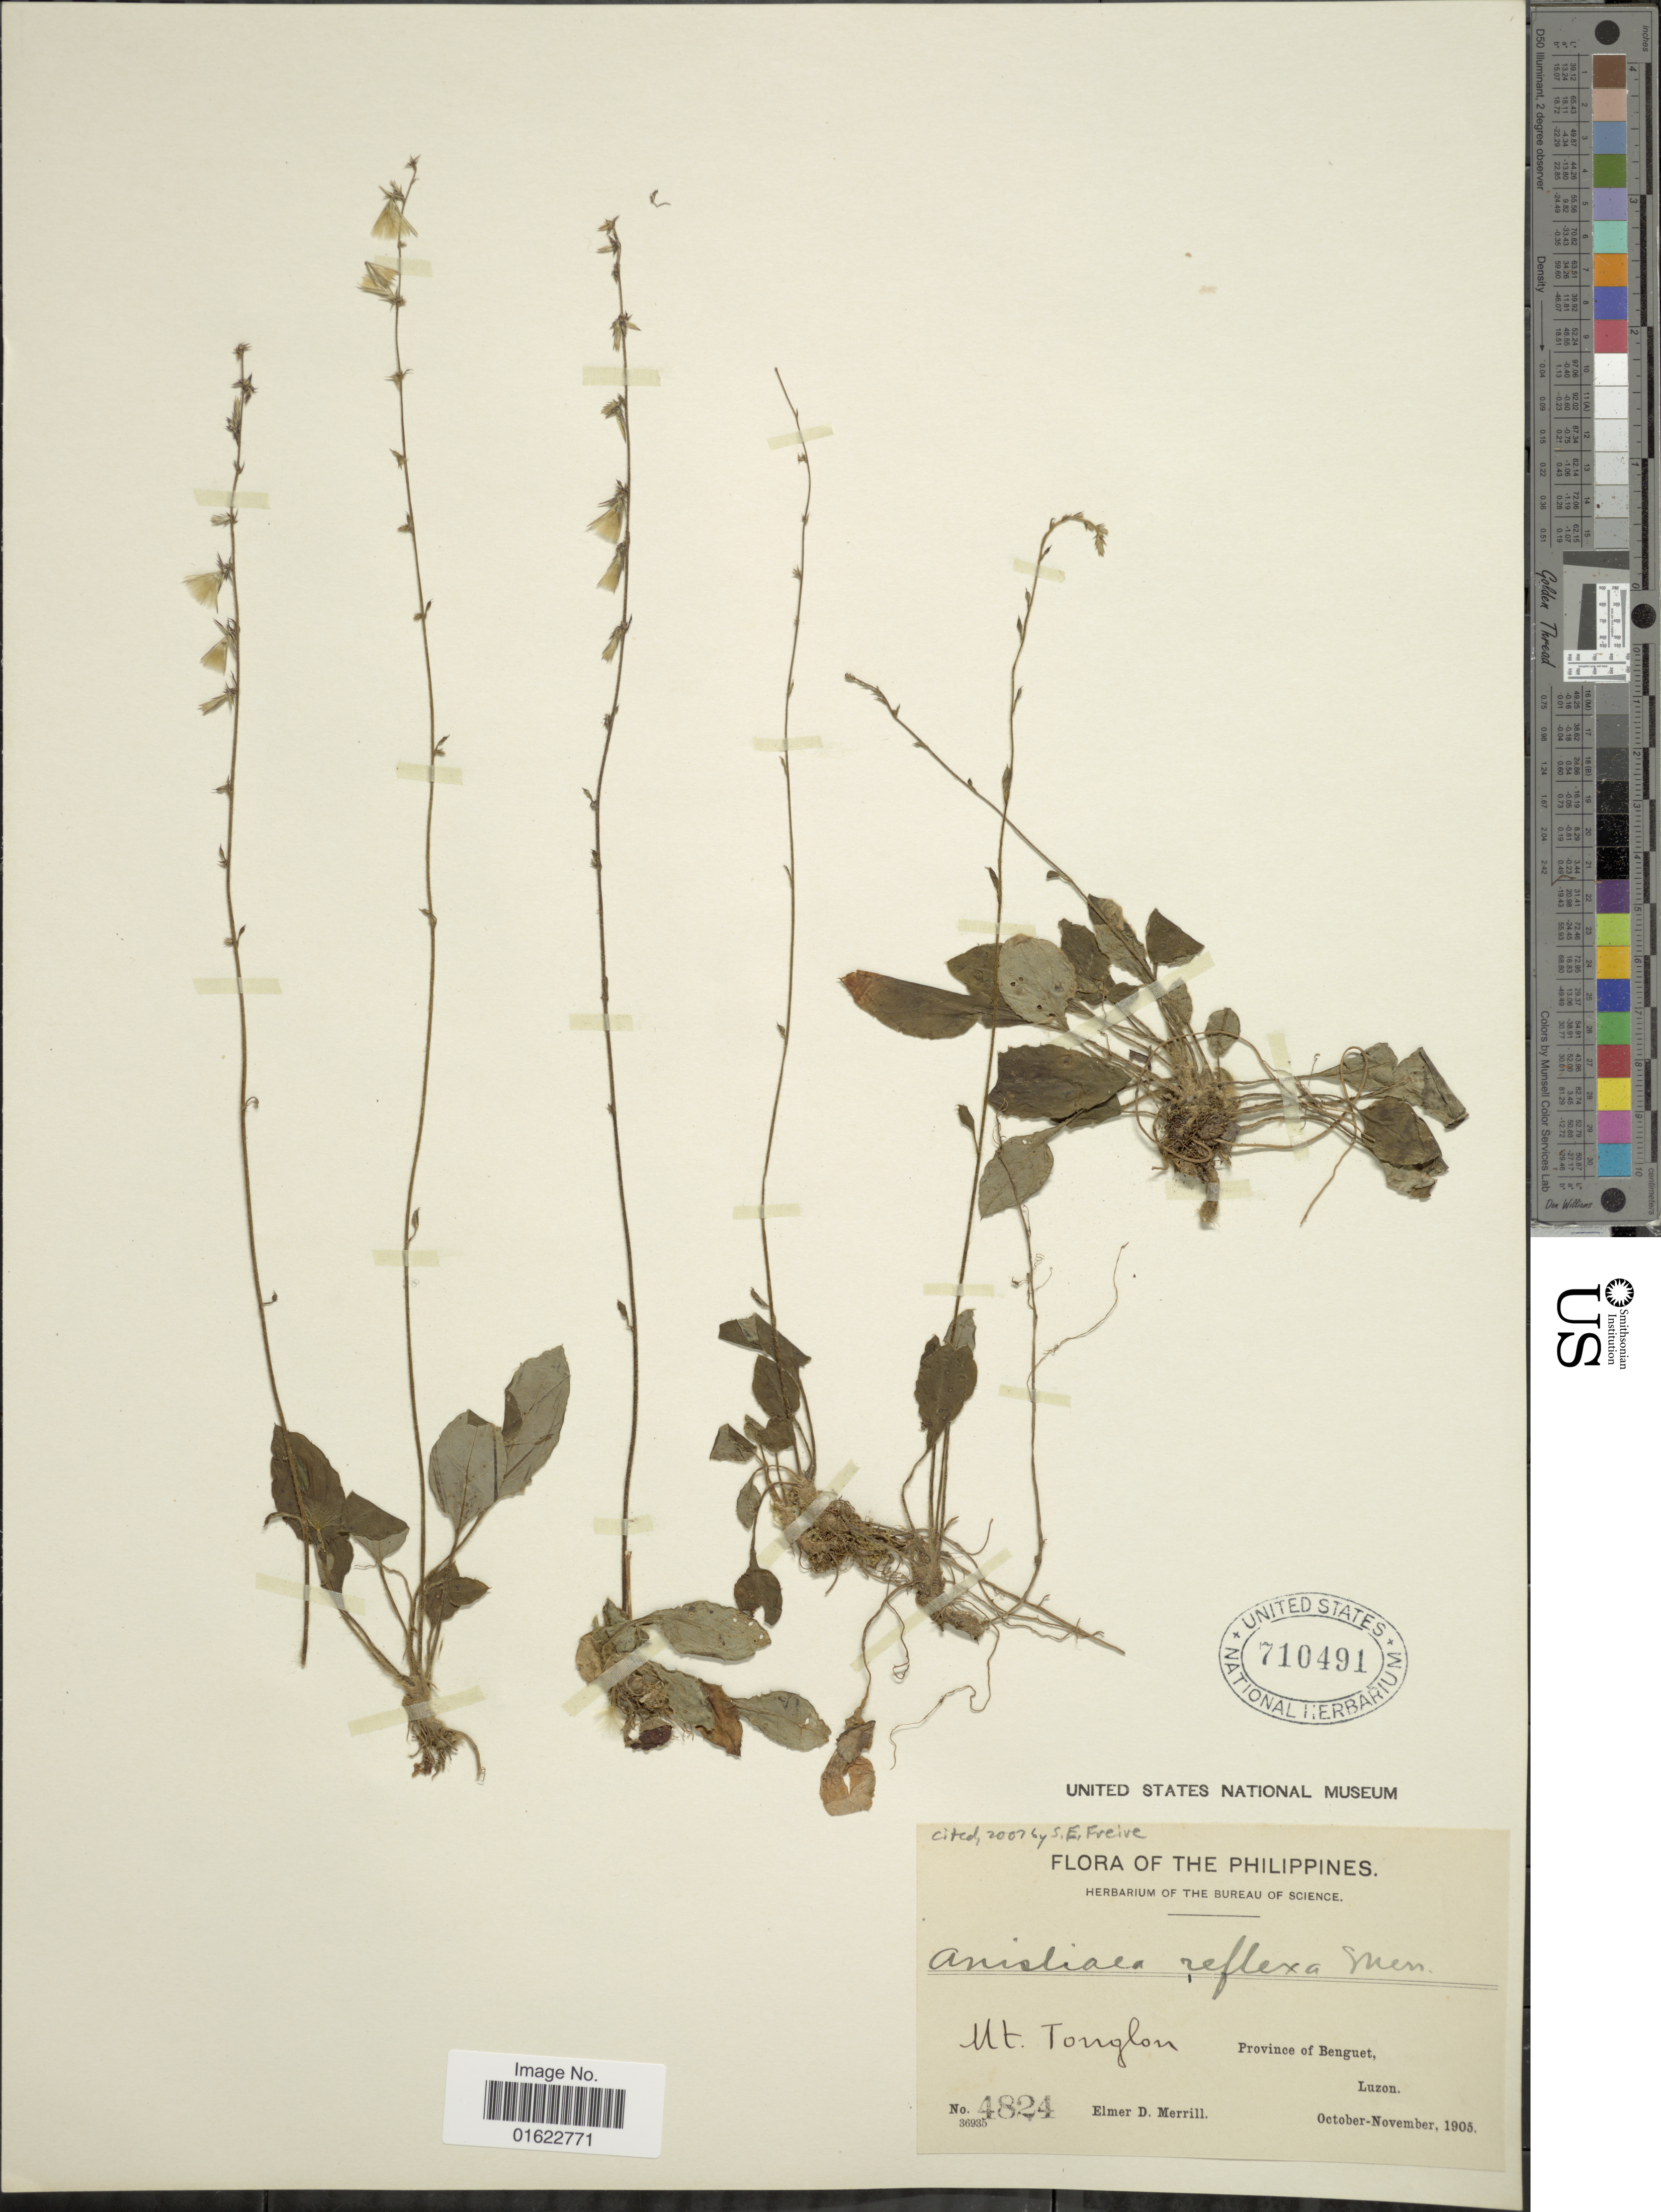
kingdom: Plantae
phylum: Tracheophyta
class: Magnoliopsida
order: Asterales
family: Asteraceae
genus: Ainsliaea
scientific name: Ainsliaea reflexa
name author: Merr.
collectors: E. D. Merrill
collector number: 4824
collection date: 1905-10/1905-11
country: Philippines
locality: Mt. Tonglou, Province of Benguet, Luzon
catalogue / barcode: US 710491